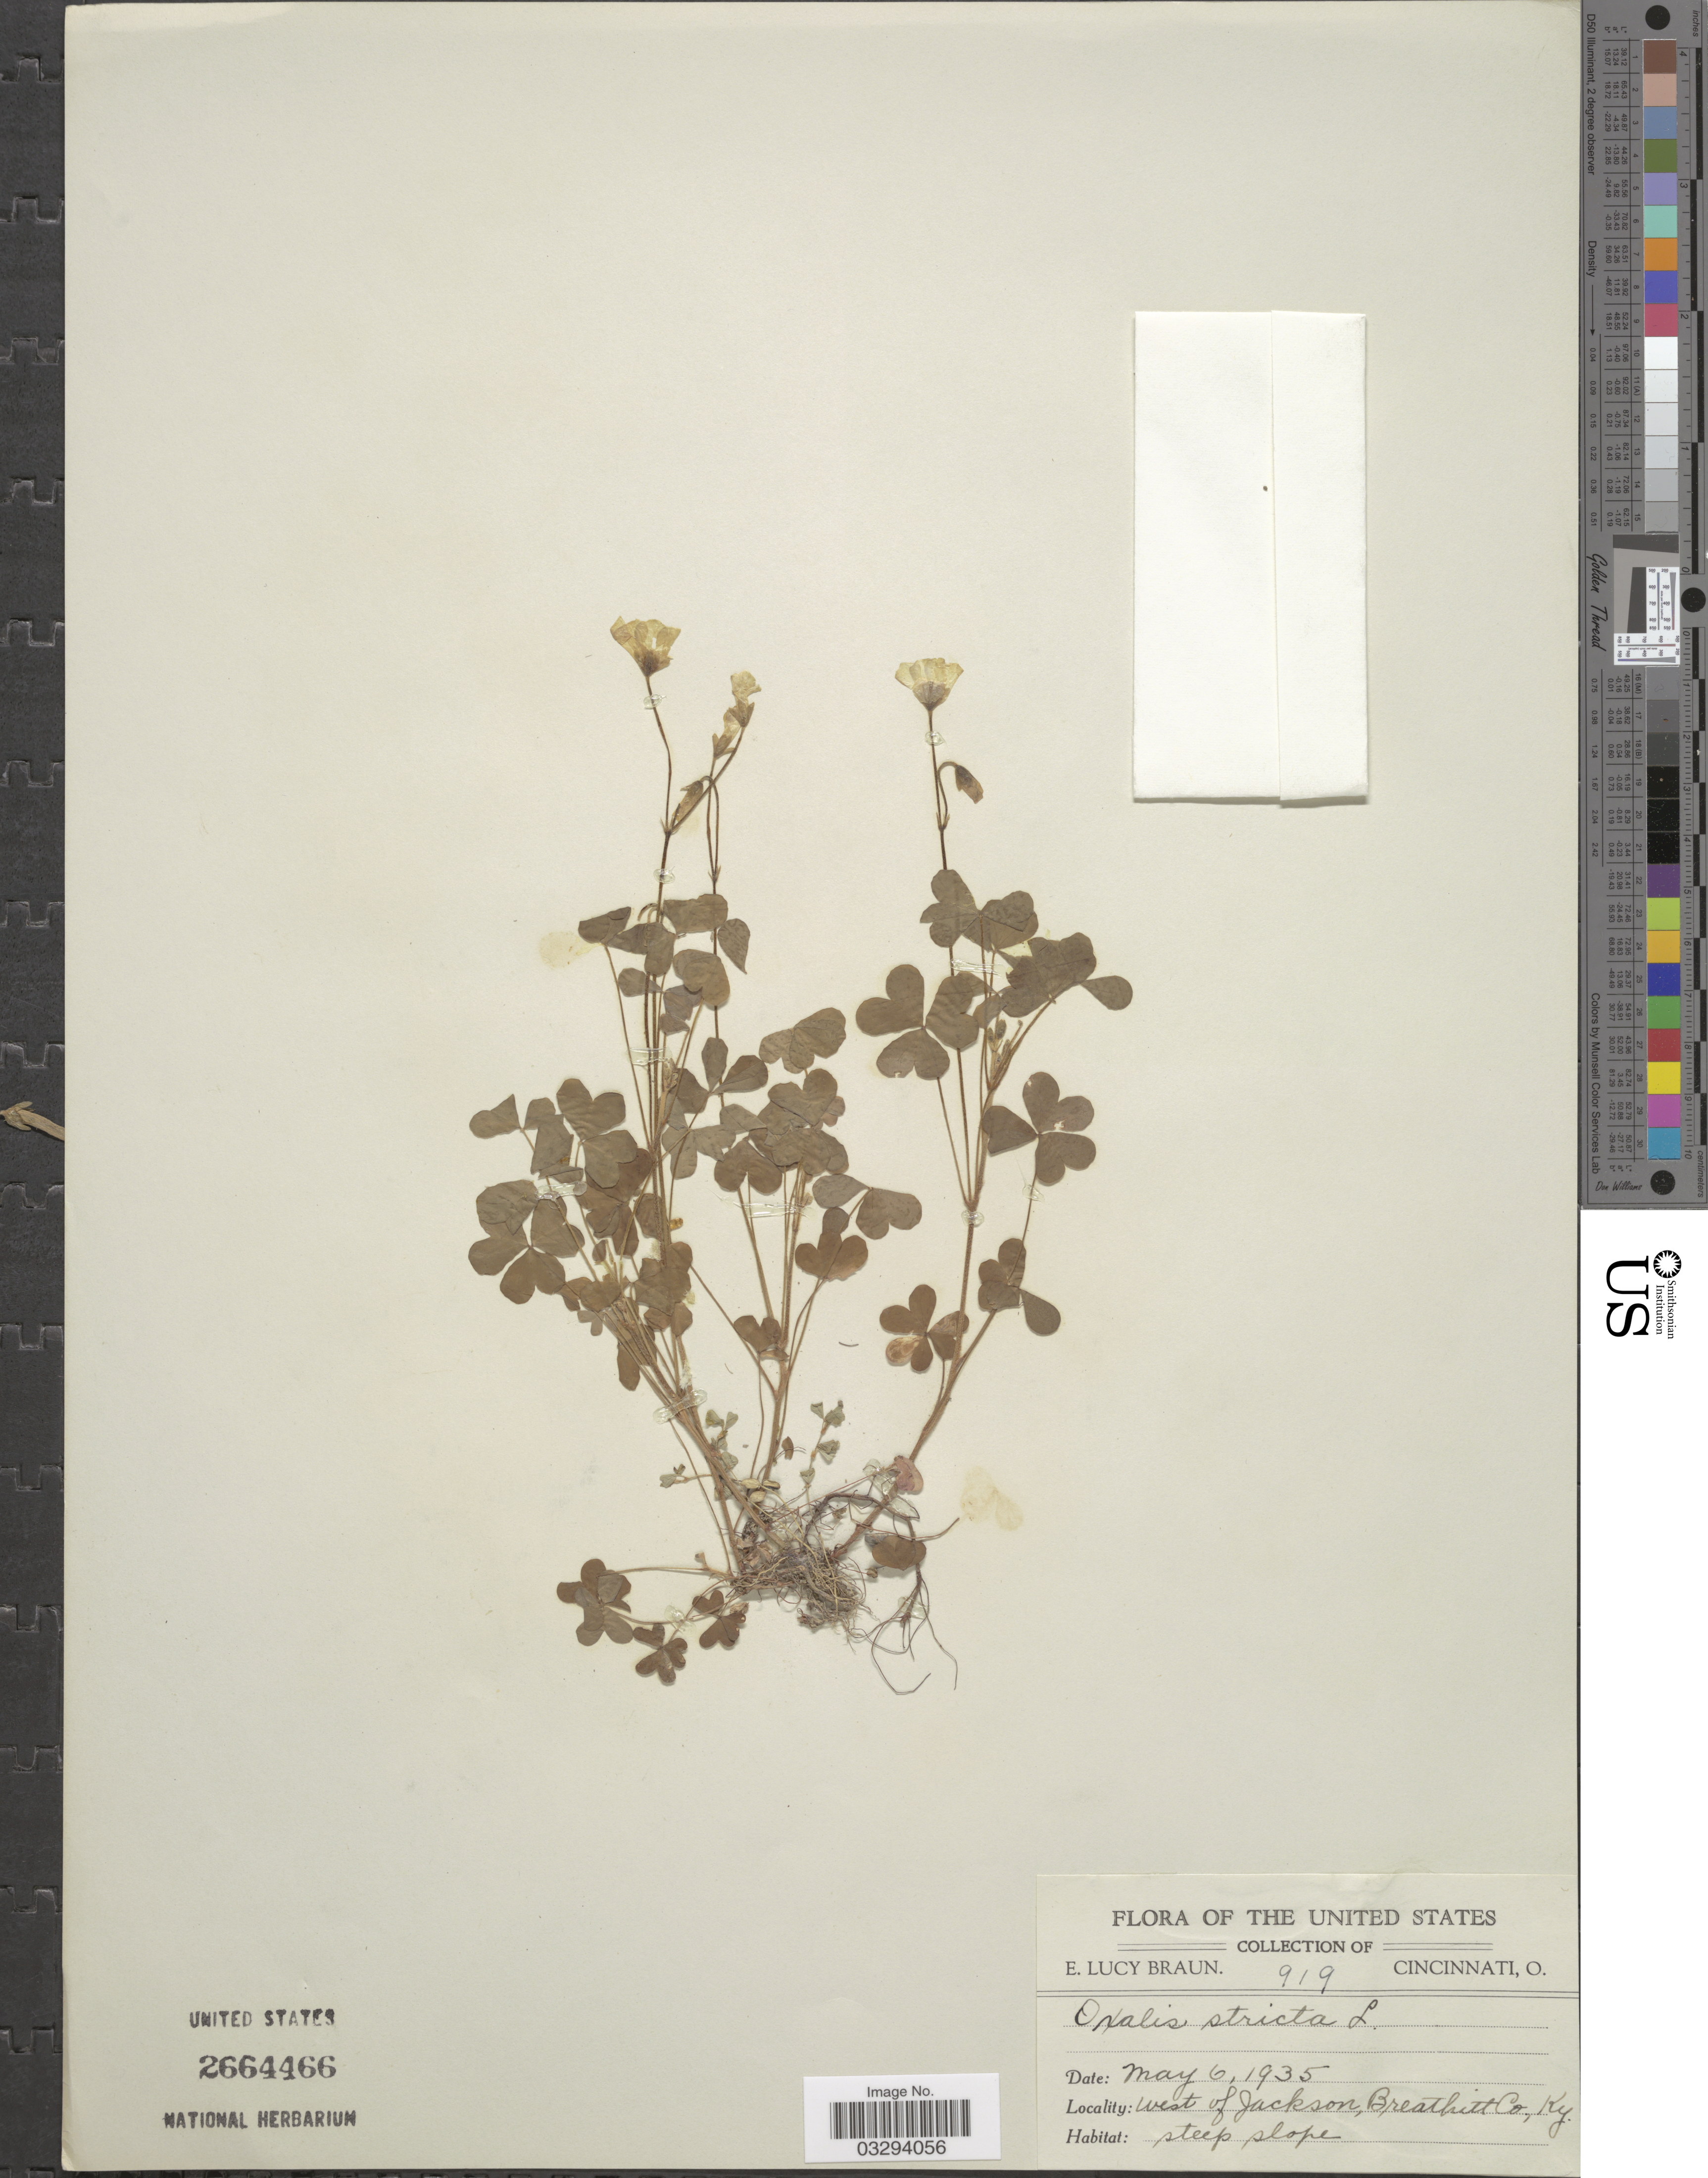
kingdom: Plantae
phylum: Tracheophyta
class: Magnoliopsida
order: Oxalidales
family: Oxalidaceae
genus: Oxalis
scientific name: Oxalis stricta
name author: L.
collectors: E. L. Braun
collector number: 919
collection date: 1935-05-06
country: United States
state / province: Kentucky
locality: West of Jackson, Breathitt Co.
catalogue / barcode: US 2664466